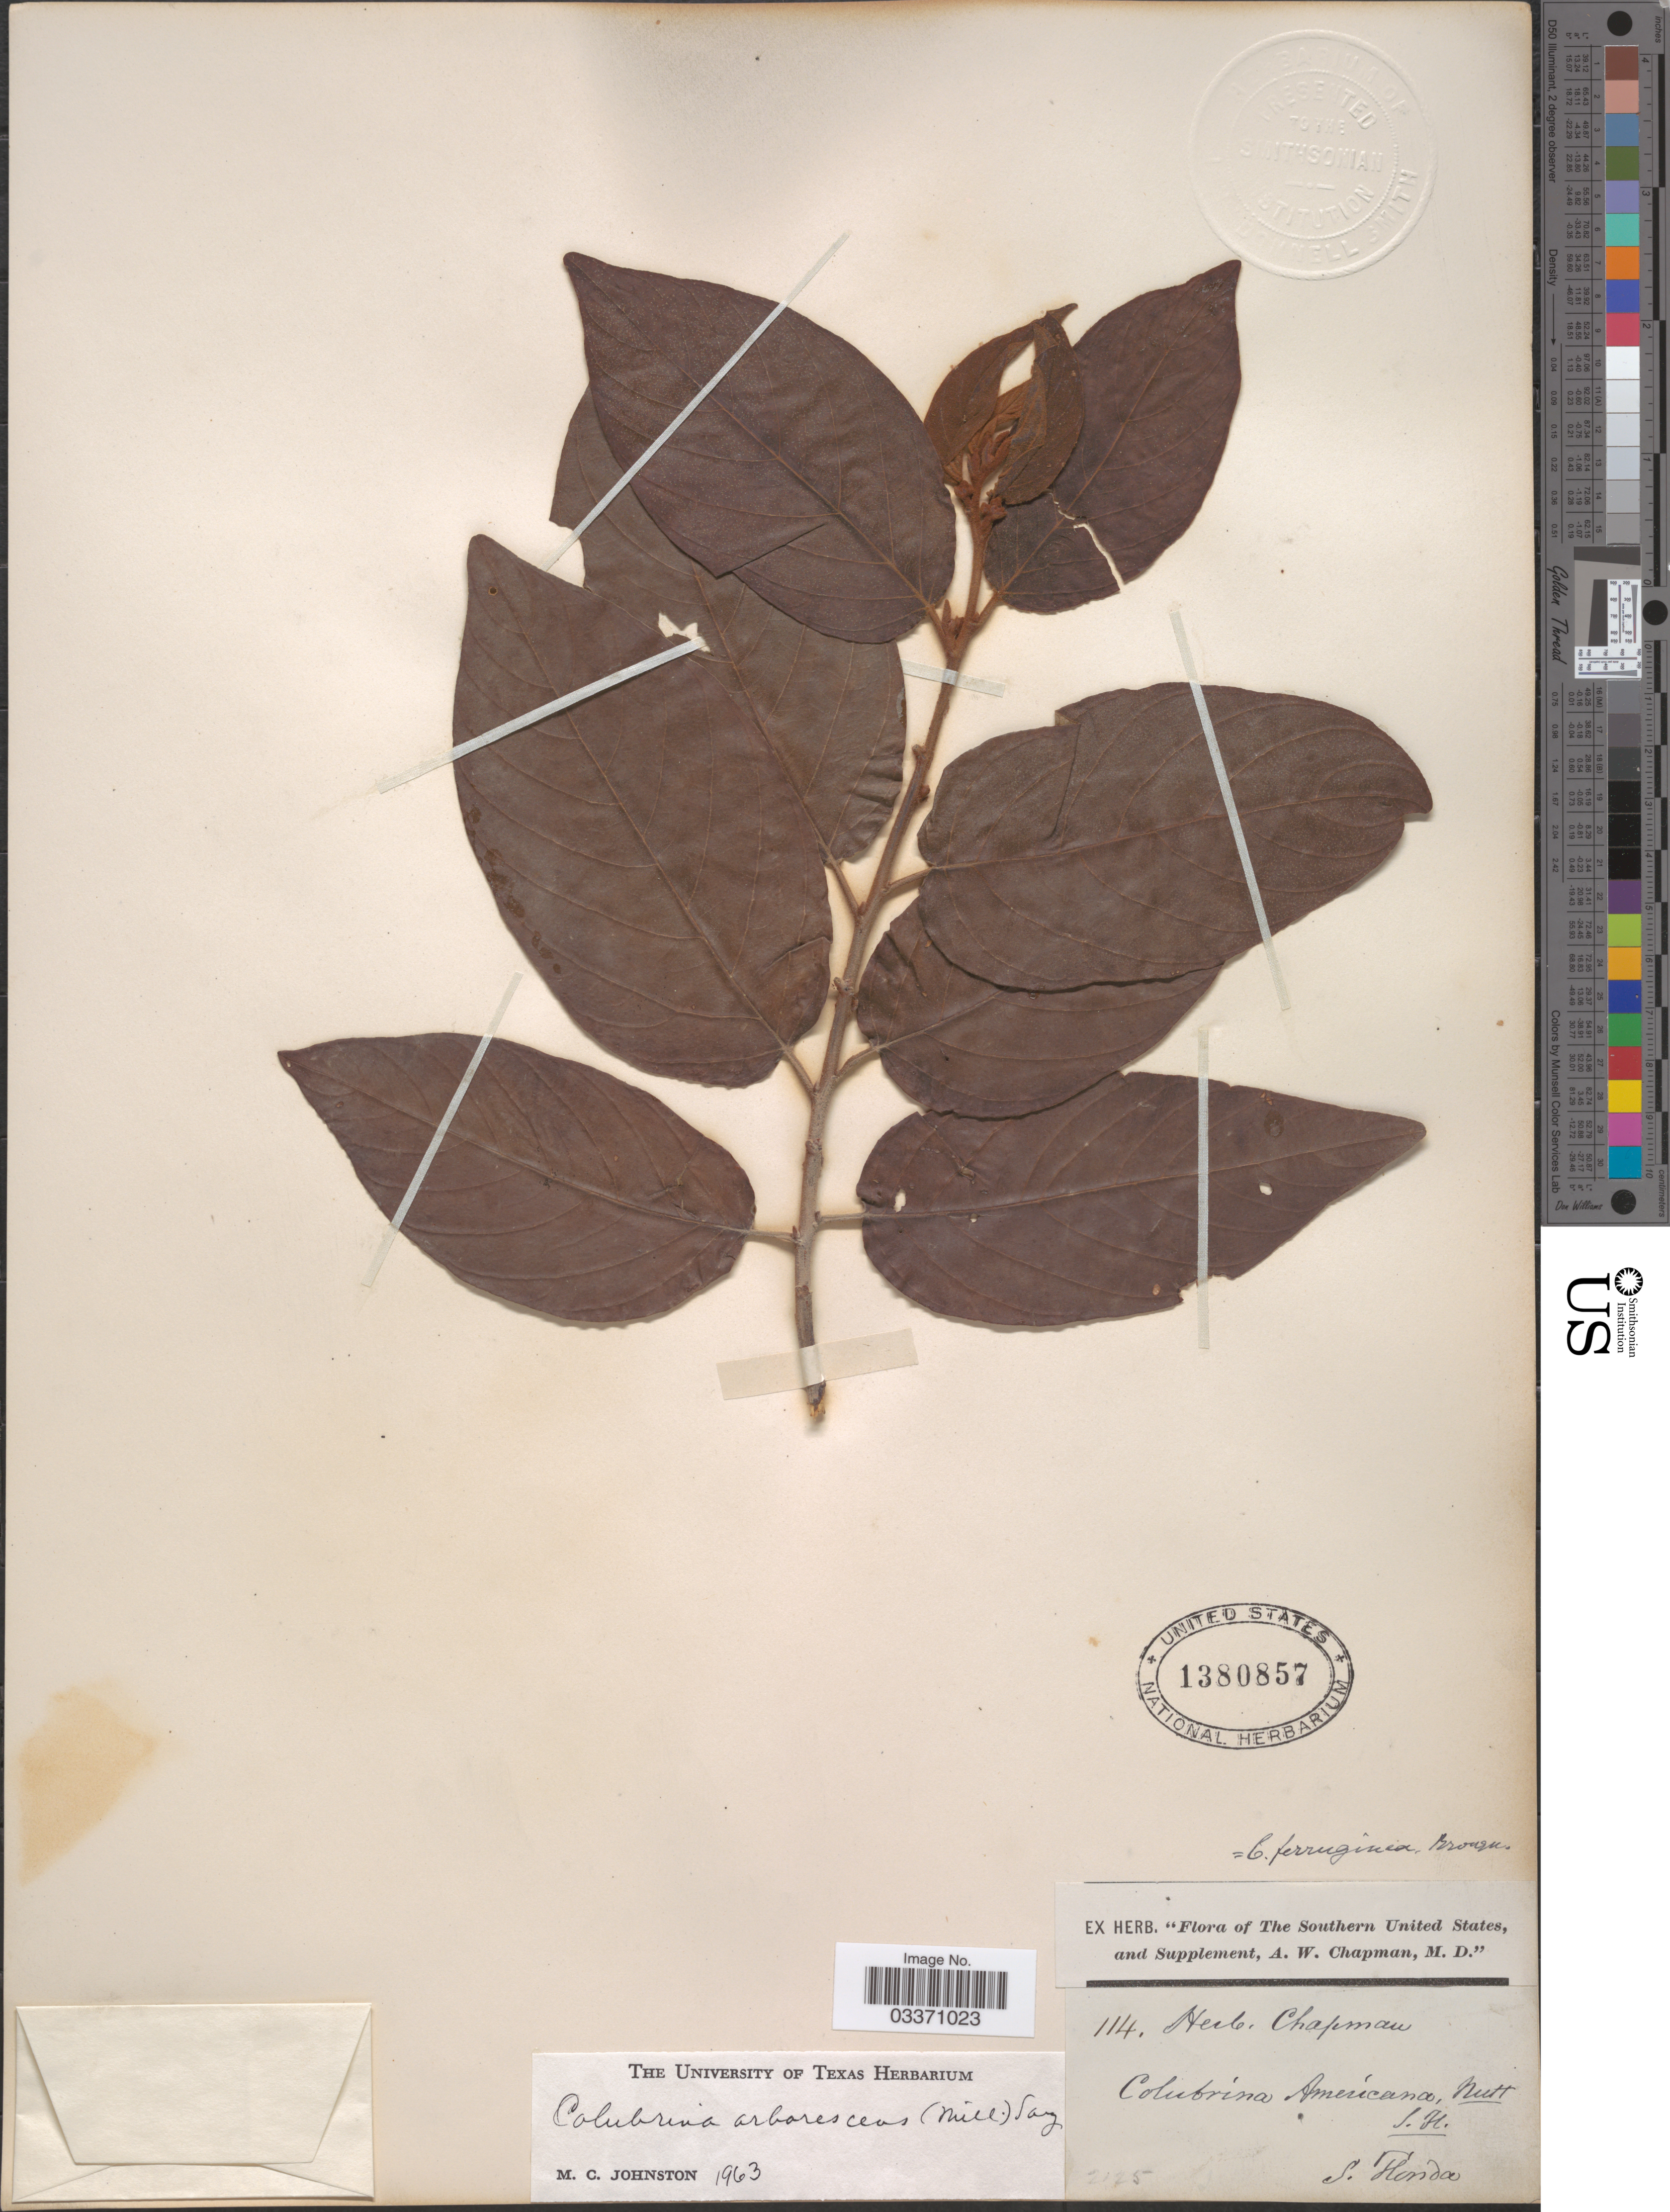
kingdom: Plantae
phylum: Tracheophyta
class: Magnoliopsida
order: Rosales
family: Rhamnaceae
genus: Colubrina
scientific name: Colubrina arborescens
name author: (Mill.) Sarg.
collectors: ex herb. A.W. Chapman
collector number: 114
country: United States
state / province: Florida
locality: The Southern United States. S. Florida.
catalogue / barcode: US 1380857